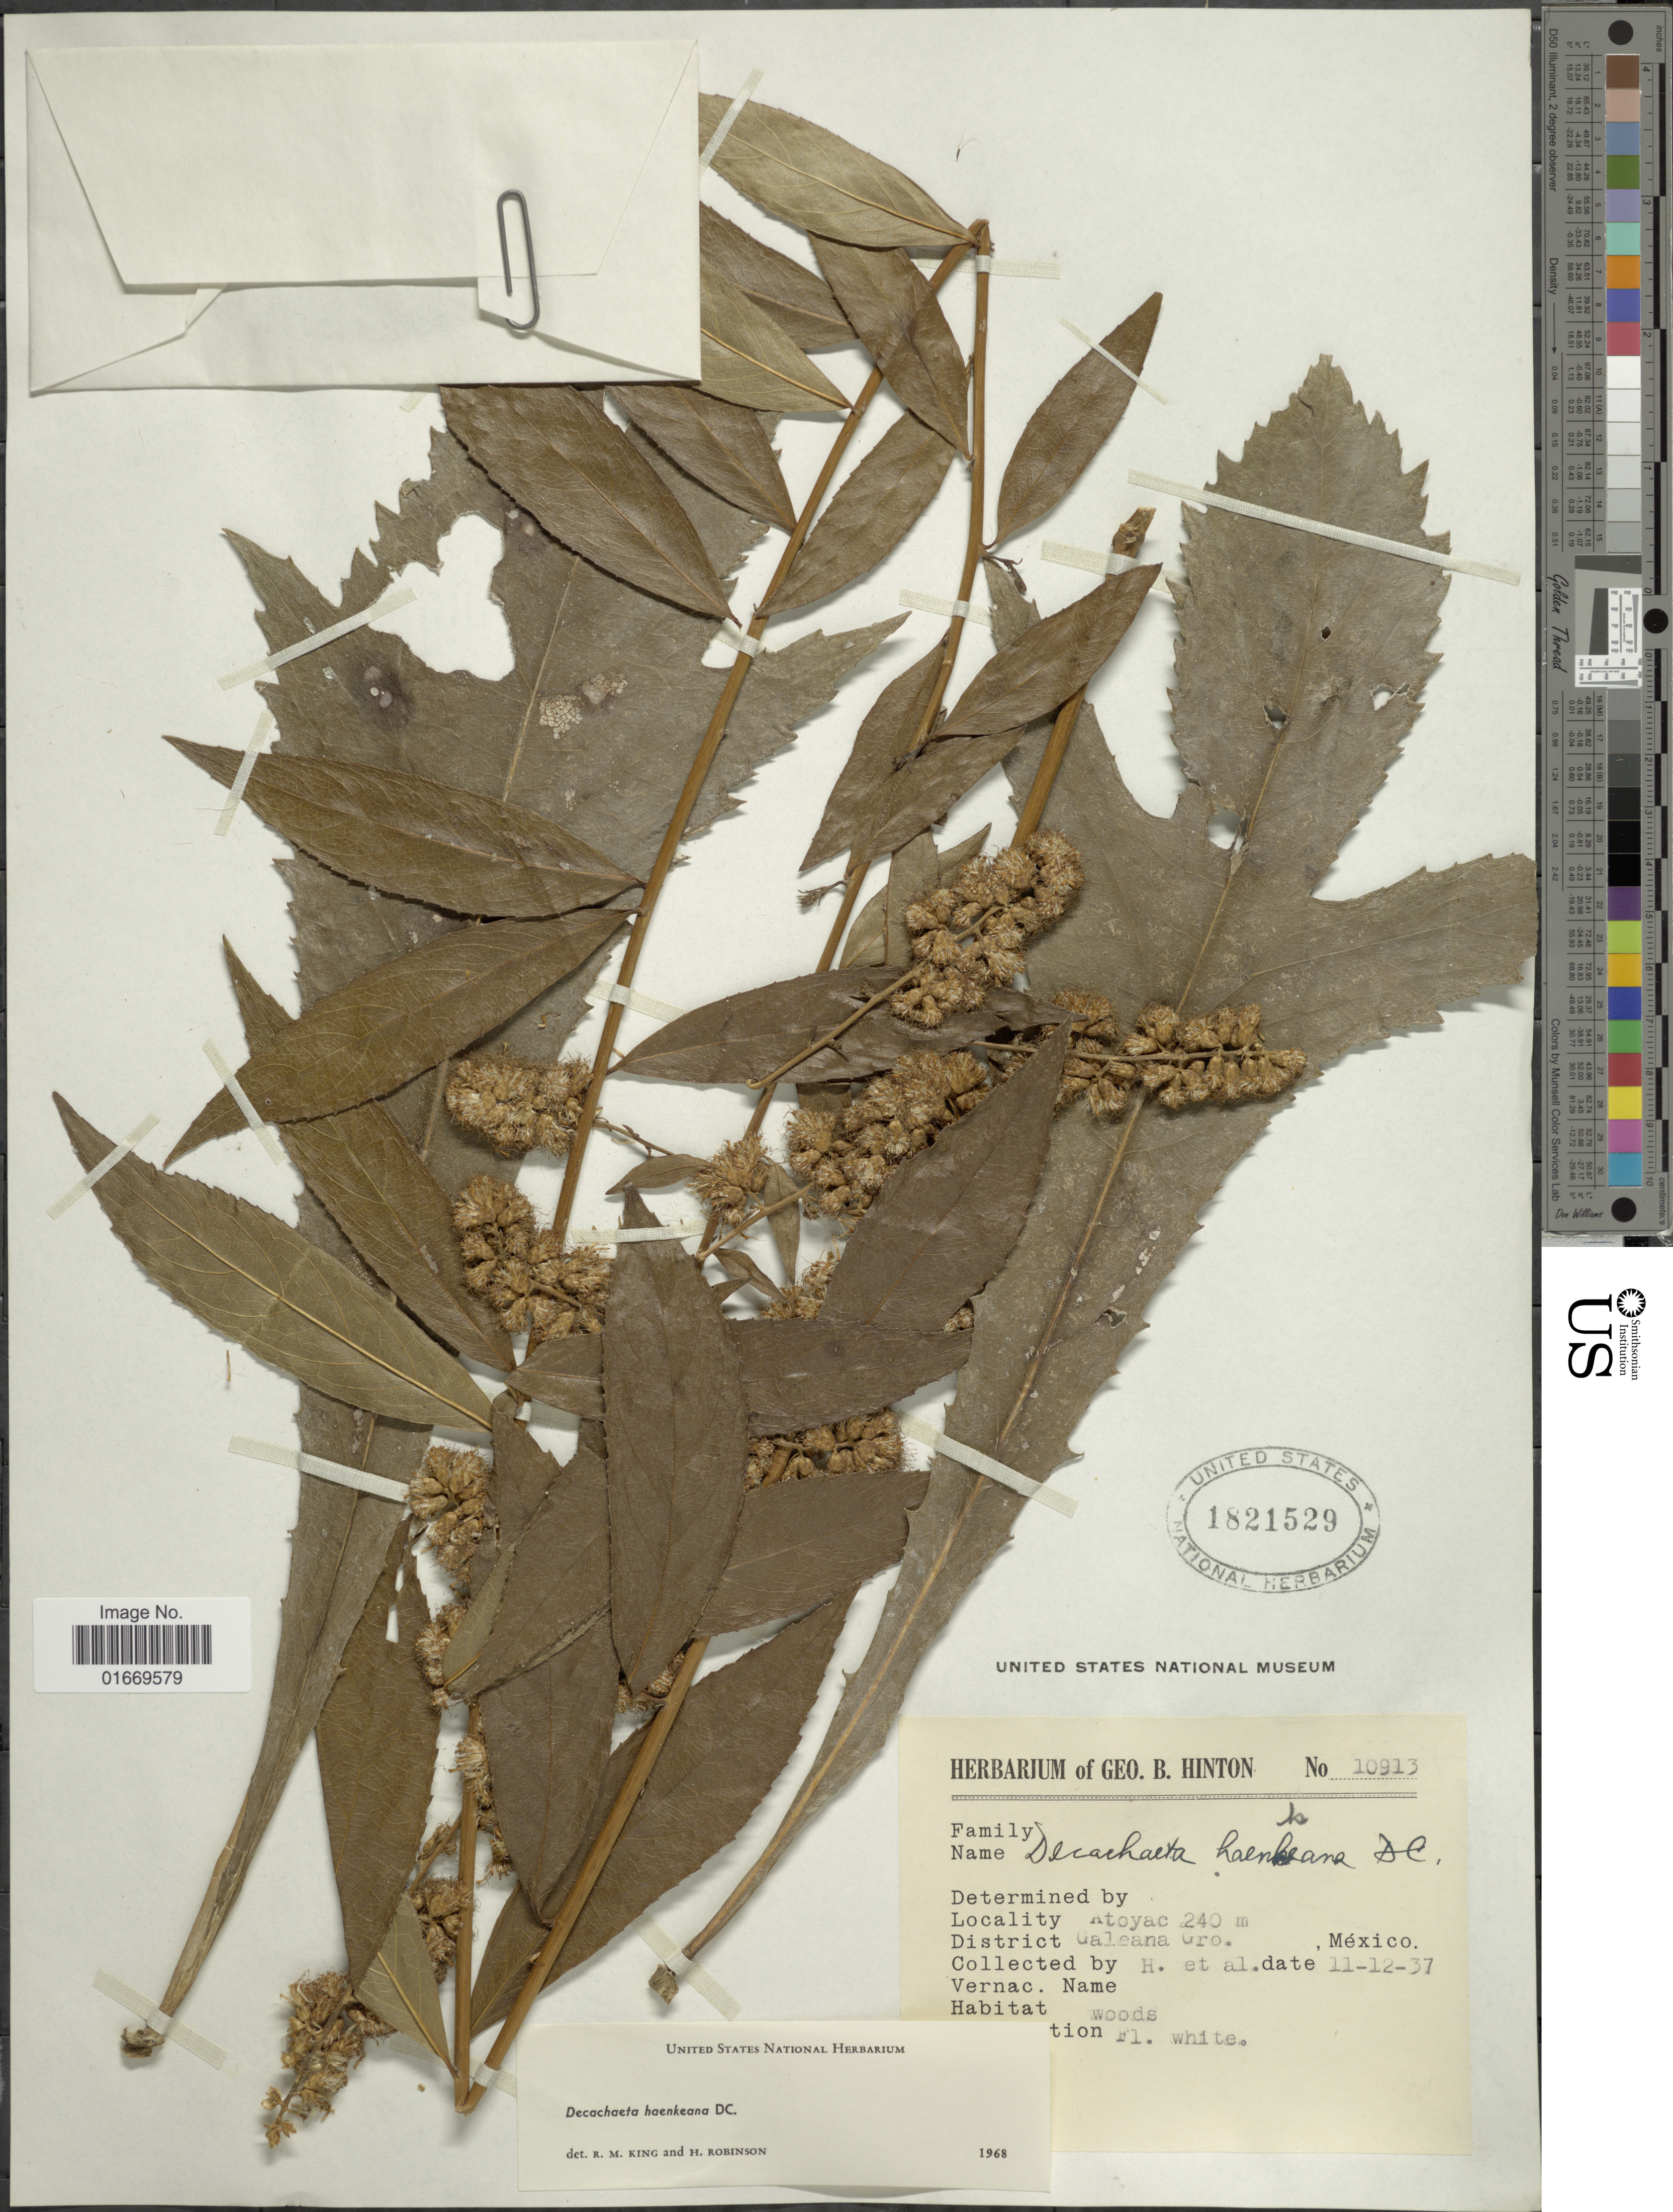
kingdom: Plantae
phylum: Tracheophyta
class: Magnoliopsida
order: Asterales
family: Asteraceae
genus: Decachaeta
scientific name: Decachaeta haenkeana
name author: DC.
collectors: G. B. Hinton & et al.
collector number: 10913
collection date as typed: Transcribed d/m/y: 12/11/37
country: Mexico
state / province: Guerrero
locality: Atoyac, District Galeana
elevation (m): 240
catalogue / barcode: US 1821529